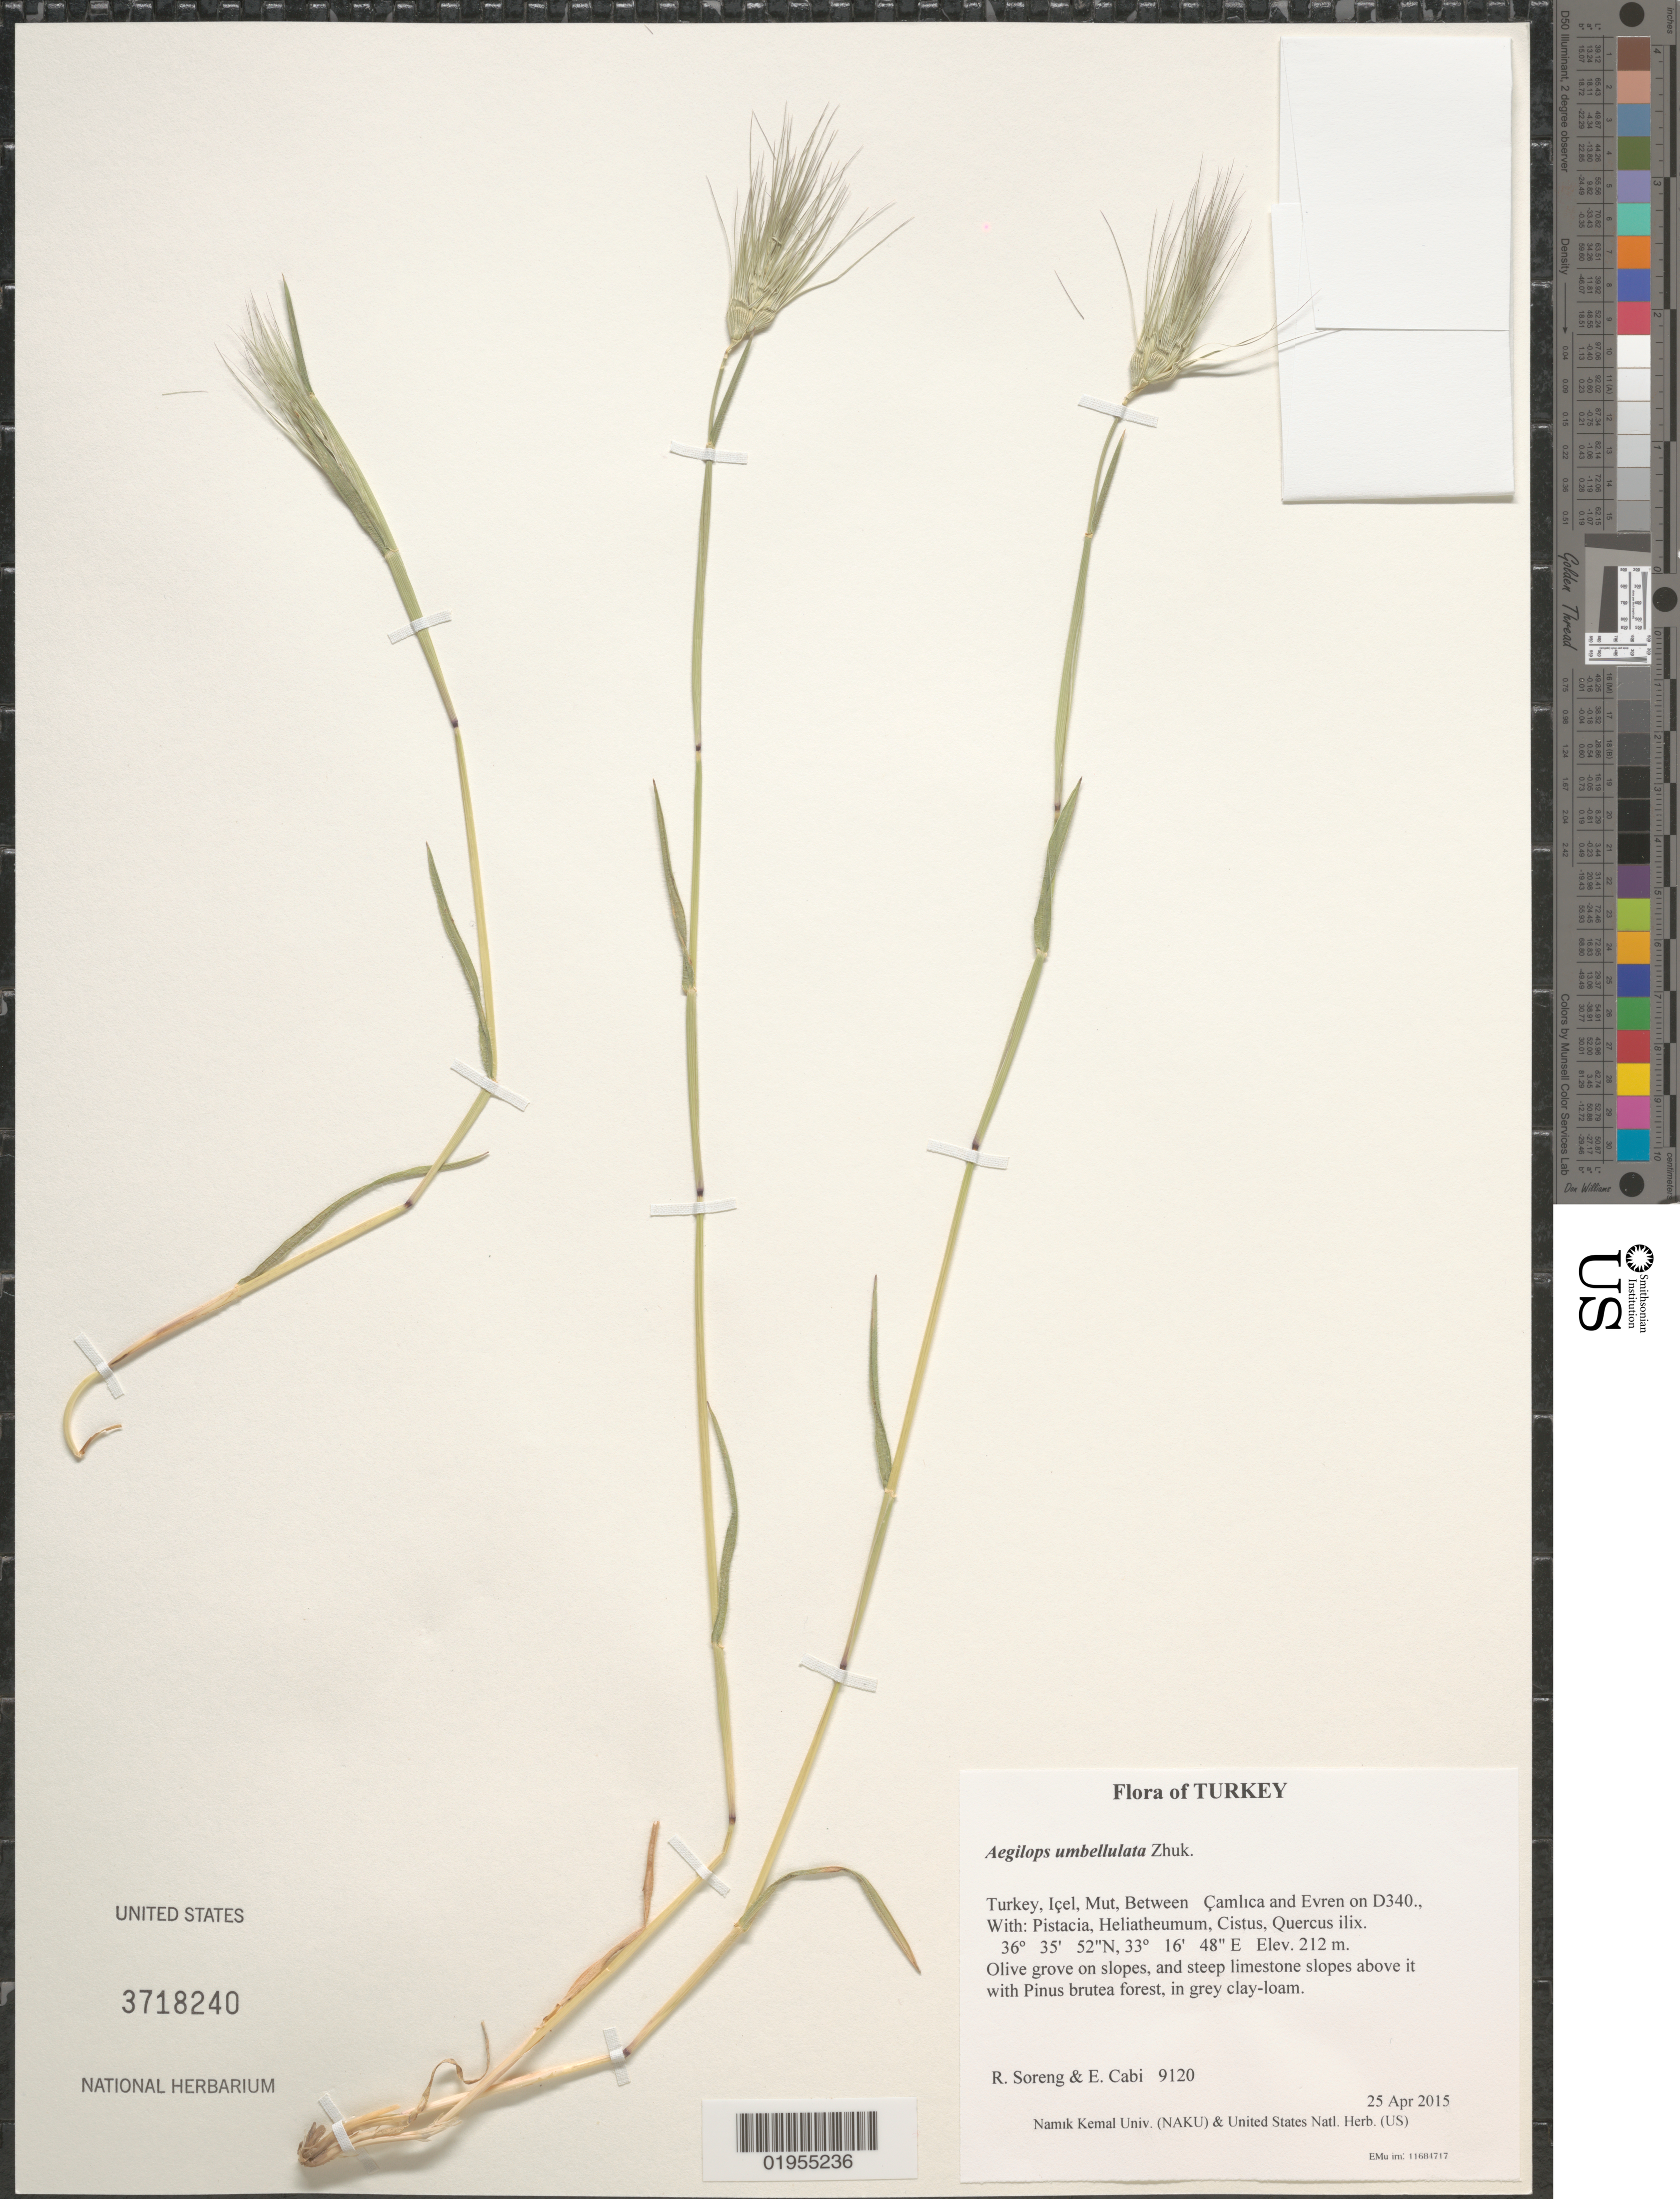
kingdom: Plantae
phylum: Tracheophyta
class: Liliopsida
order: Poales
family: Poaceae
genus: Aegilops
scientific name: Aegilops umbellulata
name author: Zhuk.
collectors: R. J. Soreng & E. Cabi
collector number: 9120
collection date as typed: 2015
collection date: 2015-04-25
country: Turkey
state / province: Mersin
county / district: Mut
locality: Between Camlica and Evren on D340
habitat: Olive grove on slopes, and steep limestone slopes above it with Pinus brutea forest, in grey clay-loam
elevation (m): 212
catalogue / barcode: US 3718240